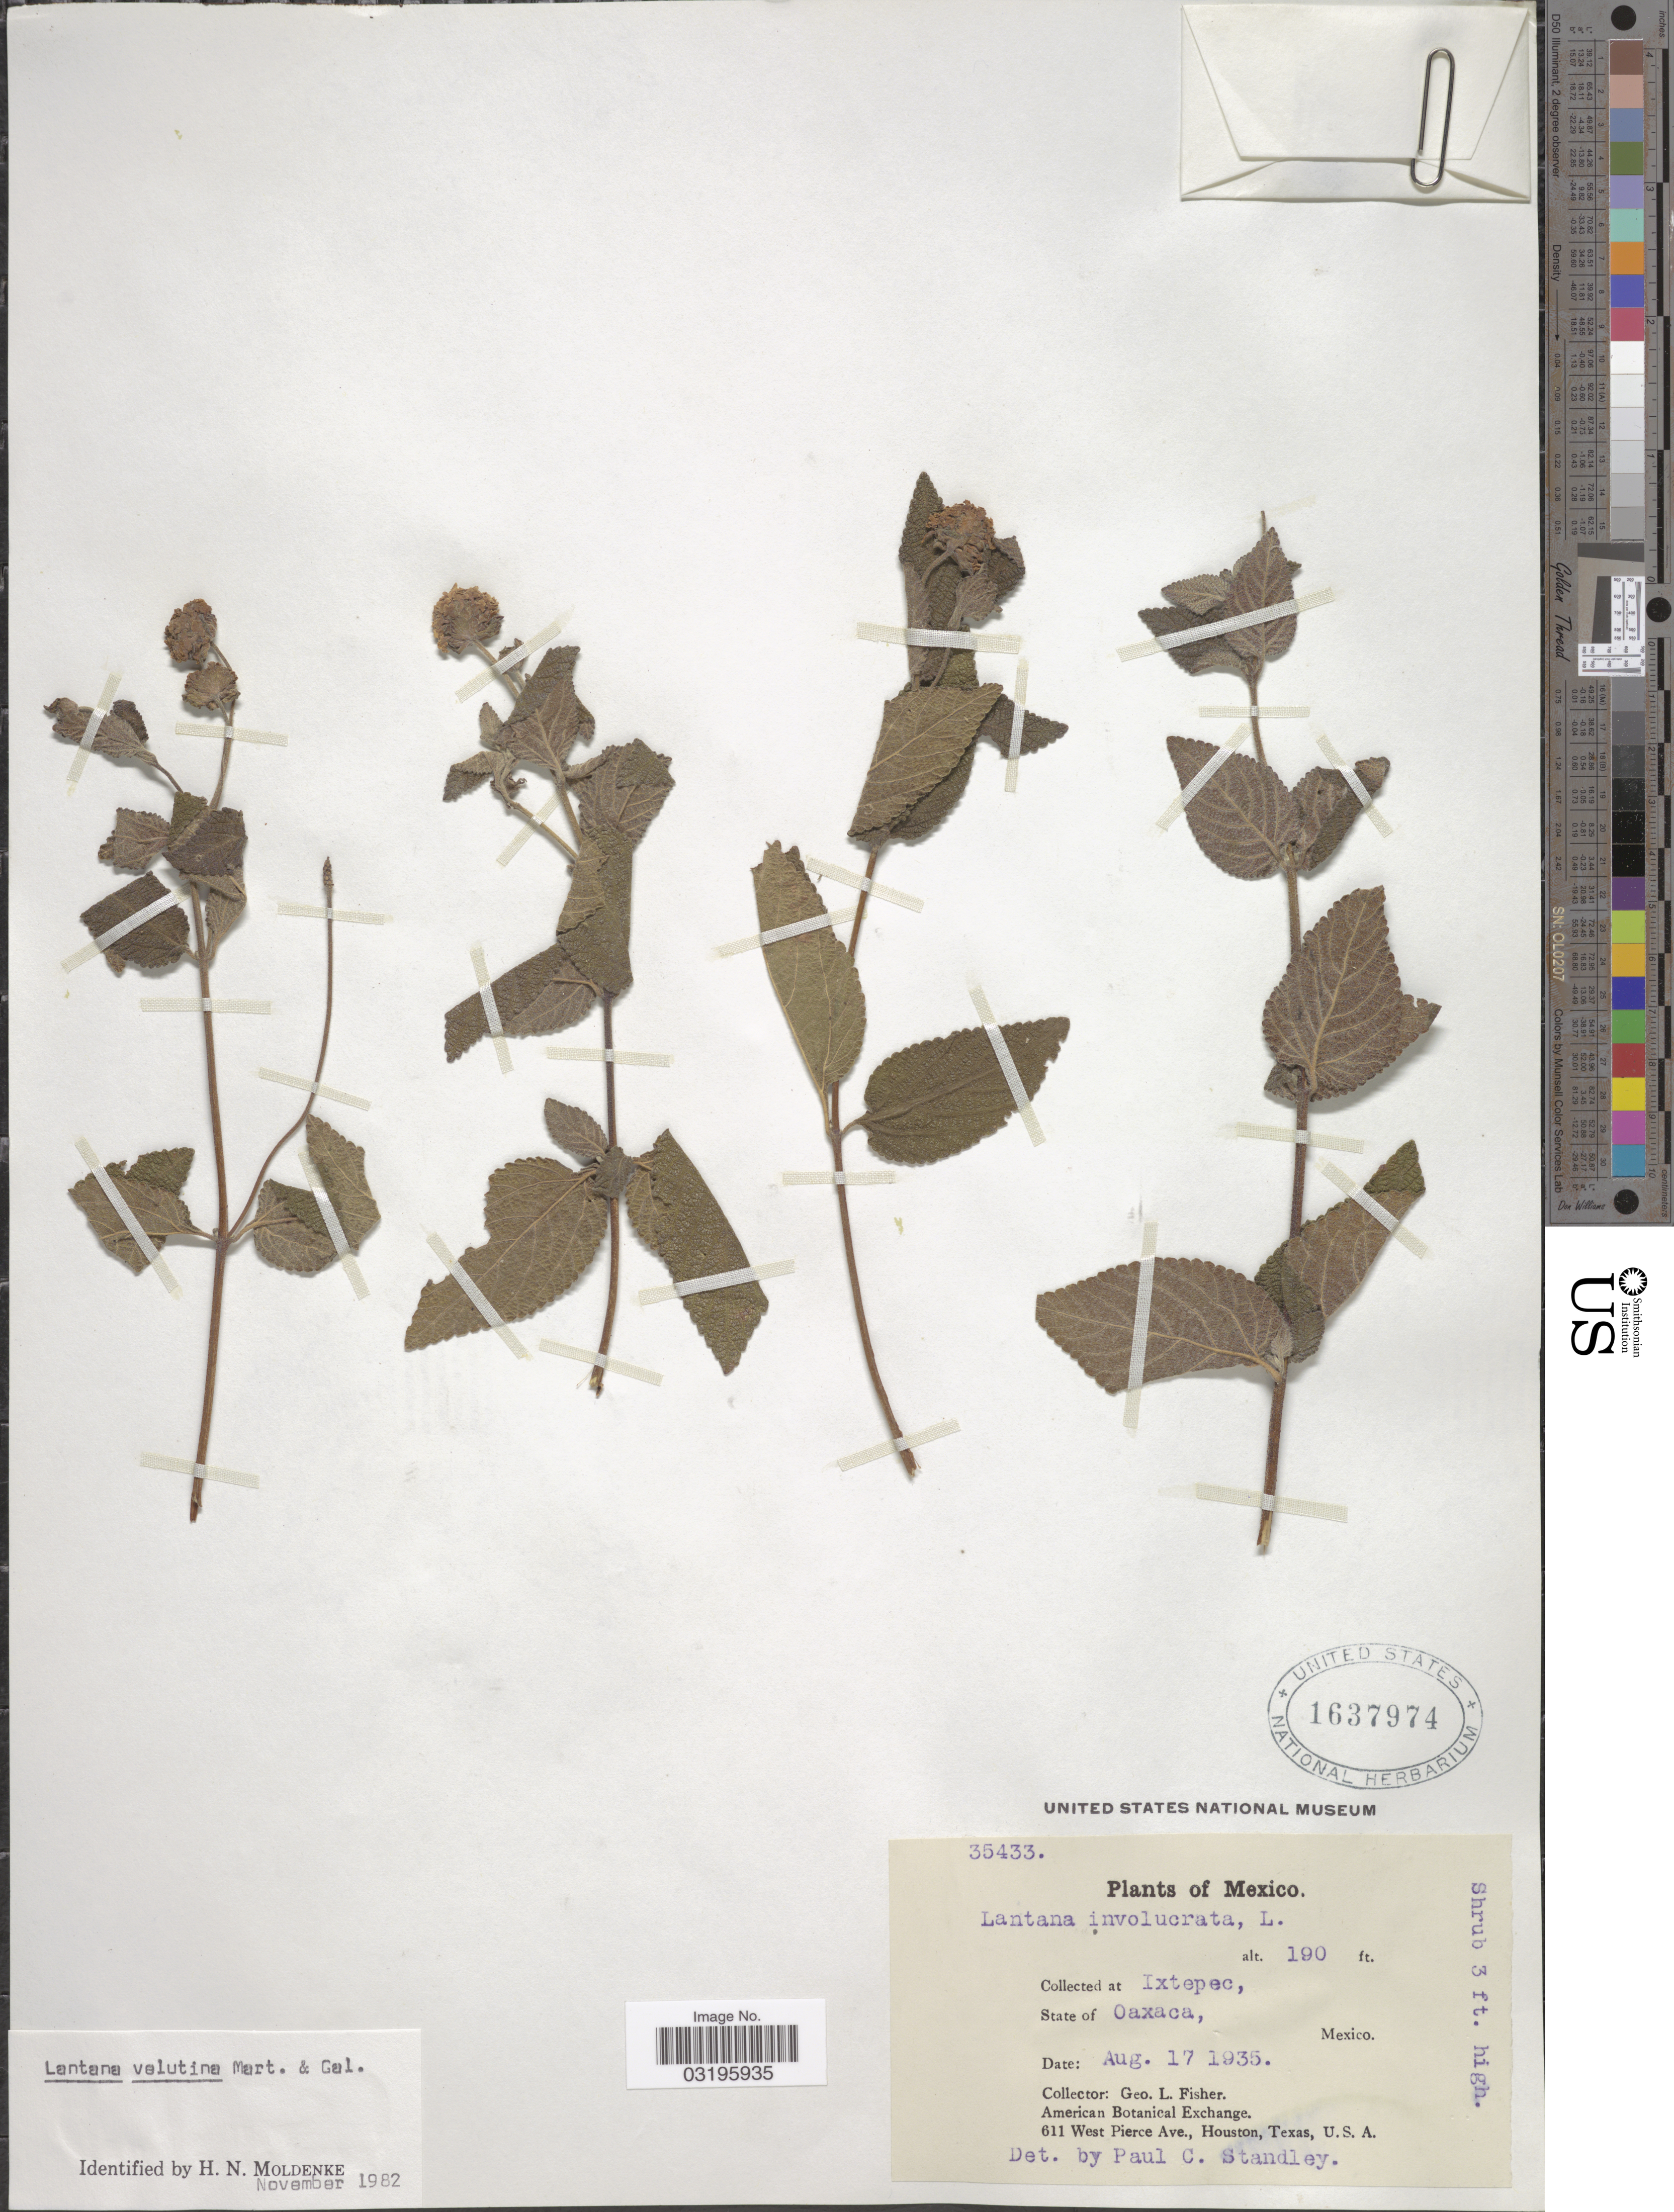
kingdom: Plantae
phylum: Tracheophyta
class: Magnoliopsida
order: Lamiales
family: Verbenaceae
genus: Lantana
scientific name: Lantana velutina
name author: M. Martens & Galeotti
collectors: G. L. Fisher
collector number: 35433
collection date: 1935-08-17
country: Mexico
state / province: Oaxaca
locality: Ixtepec.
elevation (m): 58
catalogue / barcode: US 1637974